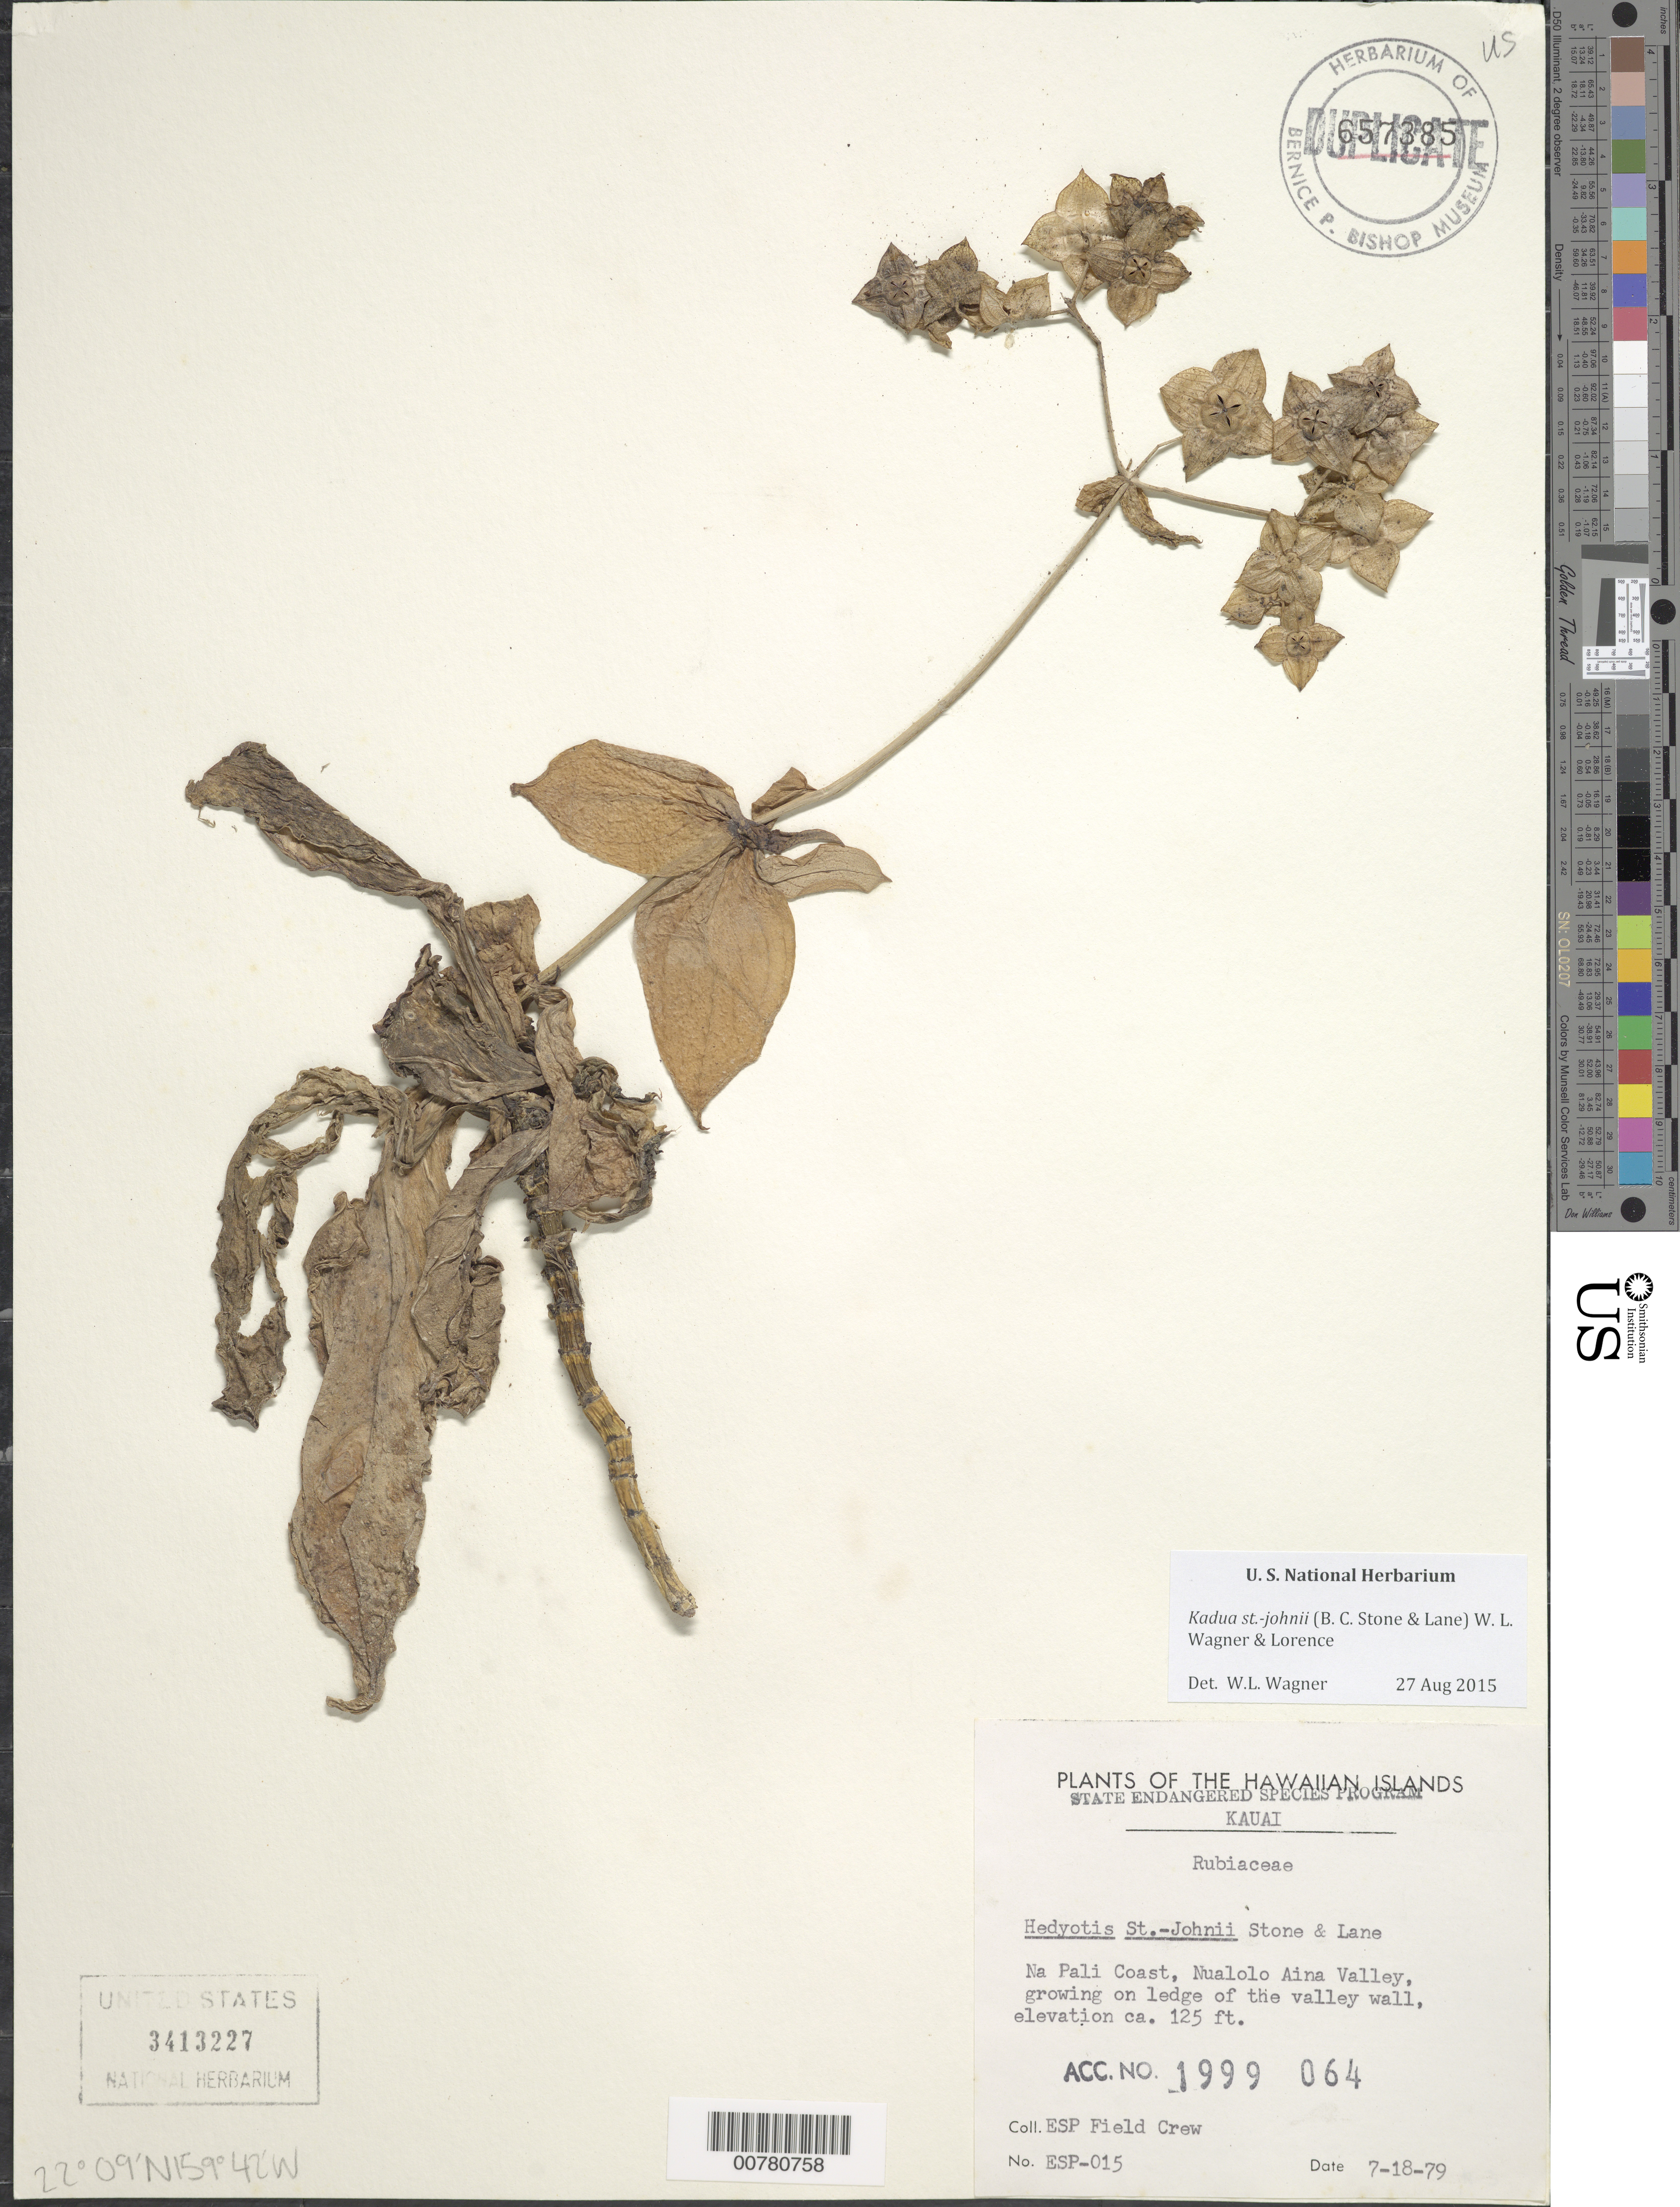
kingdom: Plantae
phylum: Tracheophyta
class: Magnoliopsida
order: Gentianales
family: Rubiaceae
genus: Kadua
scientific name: Kadua st.-johnii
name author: (B.C. Stone & Lane) W.L. Wagner & Lorence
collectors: ESP Field Crew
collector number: ESP 015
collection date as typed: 18 Jul 1979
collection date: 1979-07-18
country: United States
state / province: Hawaii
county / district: Kaui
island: Kaua'i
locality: Na Pali Coast, Nualolo Aina Valley.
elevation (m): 38.1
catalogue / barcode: US 3413227